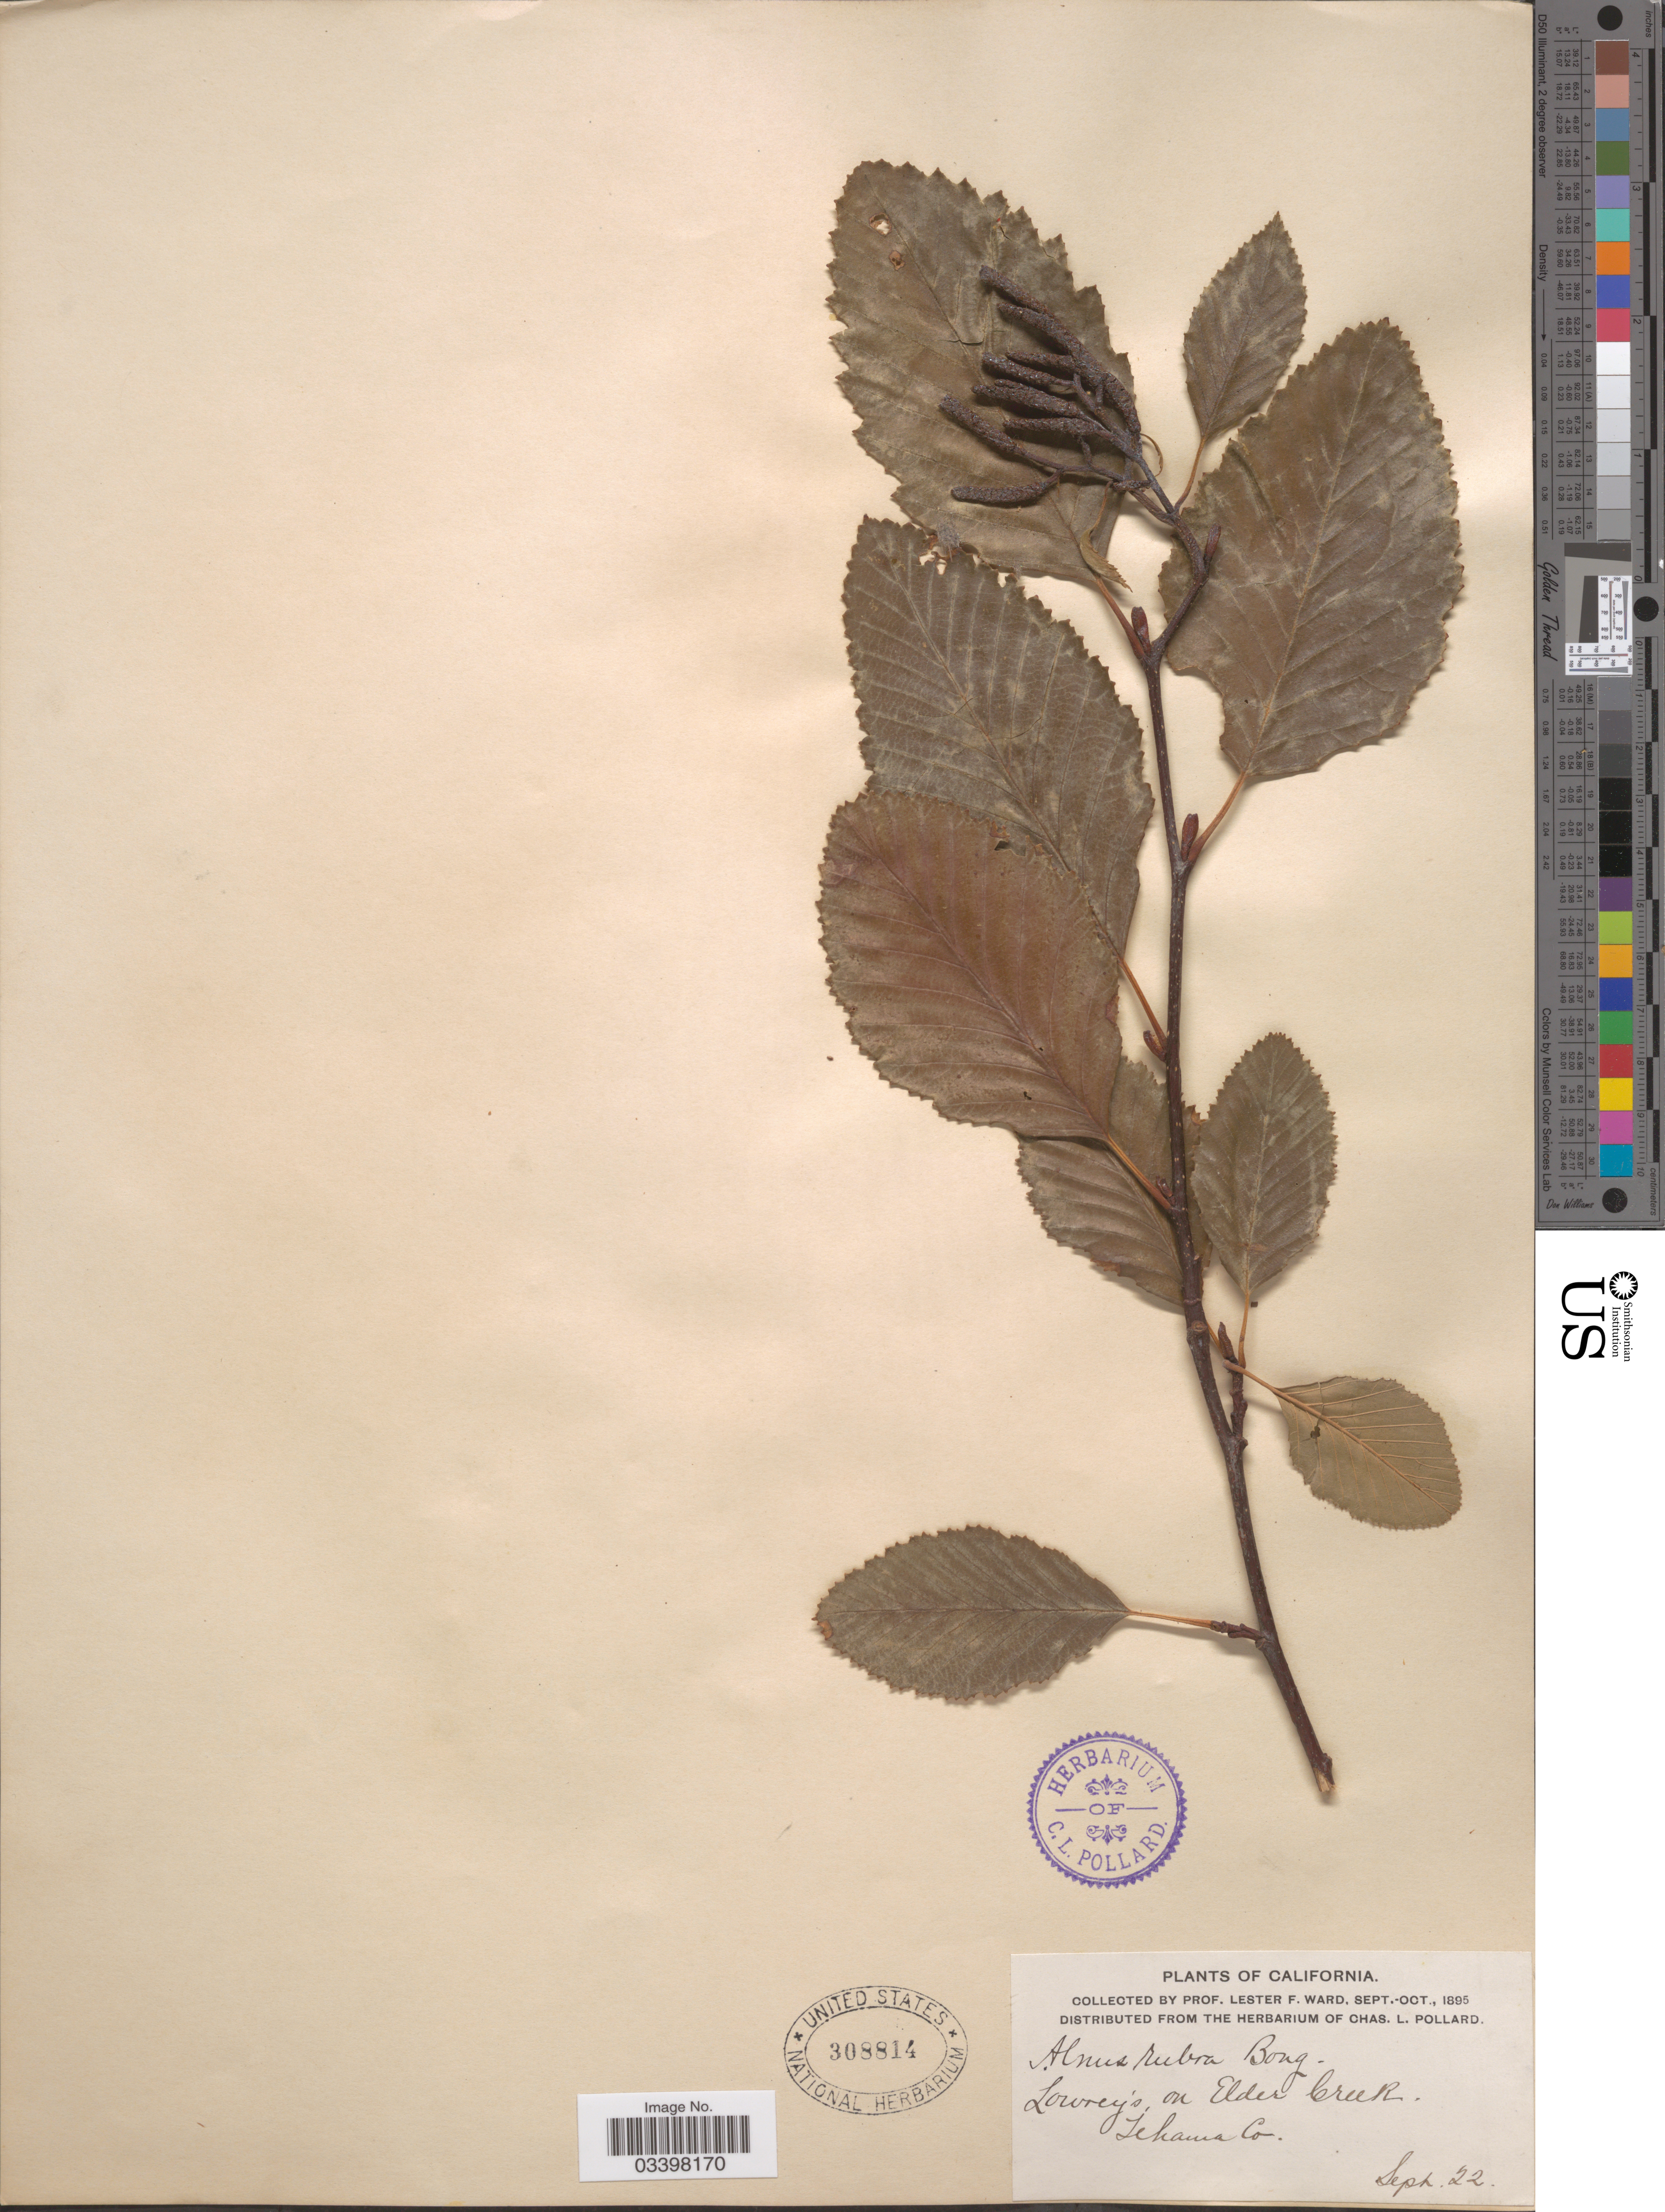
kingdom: Plantae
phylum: Tracheophyta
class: Magnoliopsida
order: Fagales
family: Betulaceae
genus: Alnus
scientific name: Alnus rhombifolia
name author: Nutt.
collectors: L. F. Ward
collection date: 1895-09-22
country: United States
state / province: California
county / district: Tehama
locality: Lowrey's, on Elder Creek. Tehama Co.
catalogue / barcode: US 308814